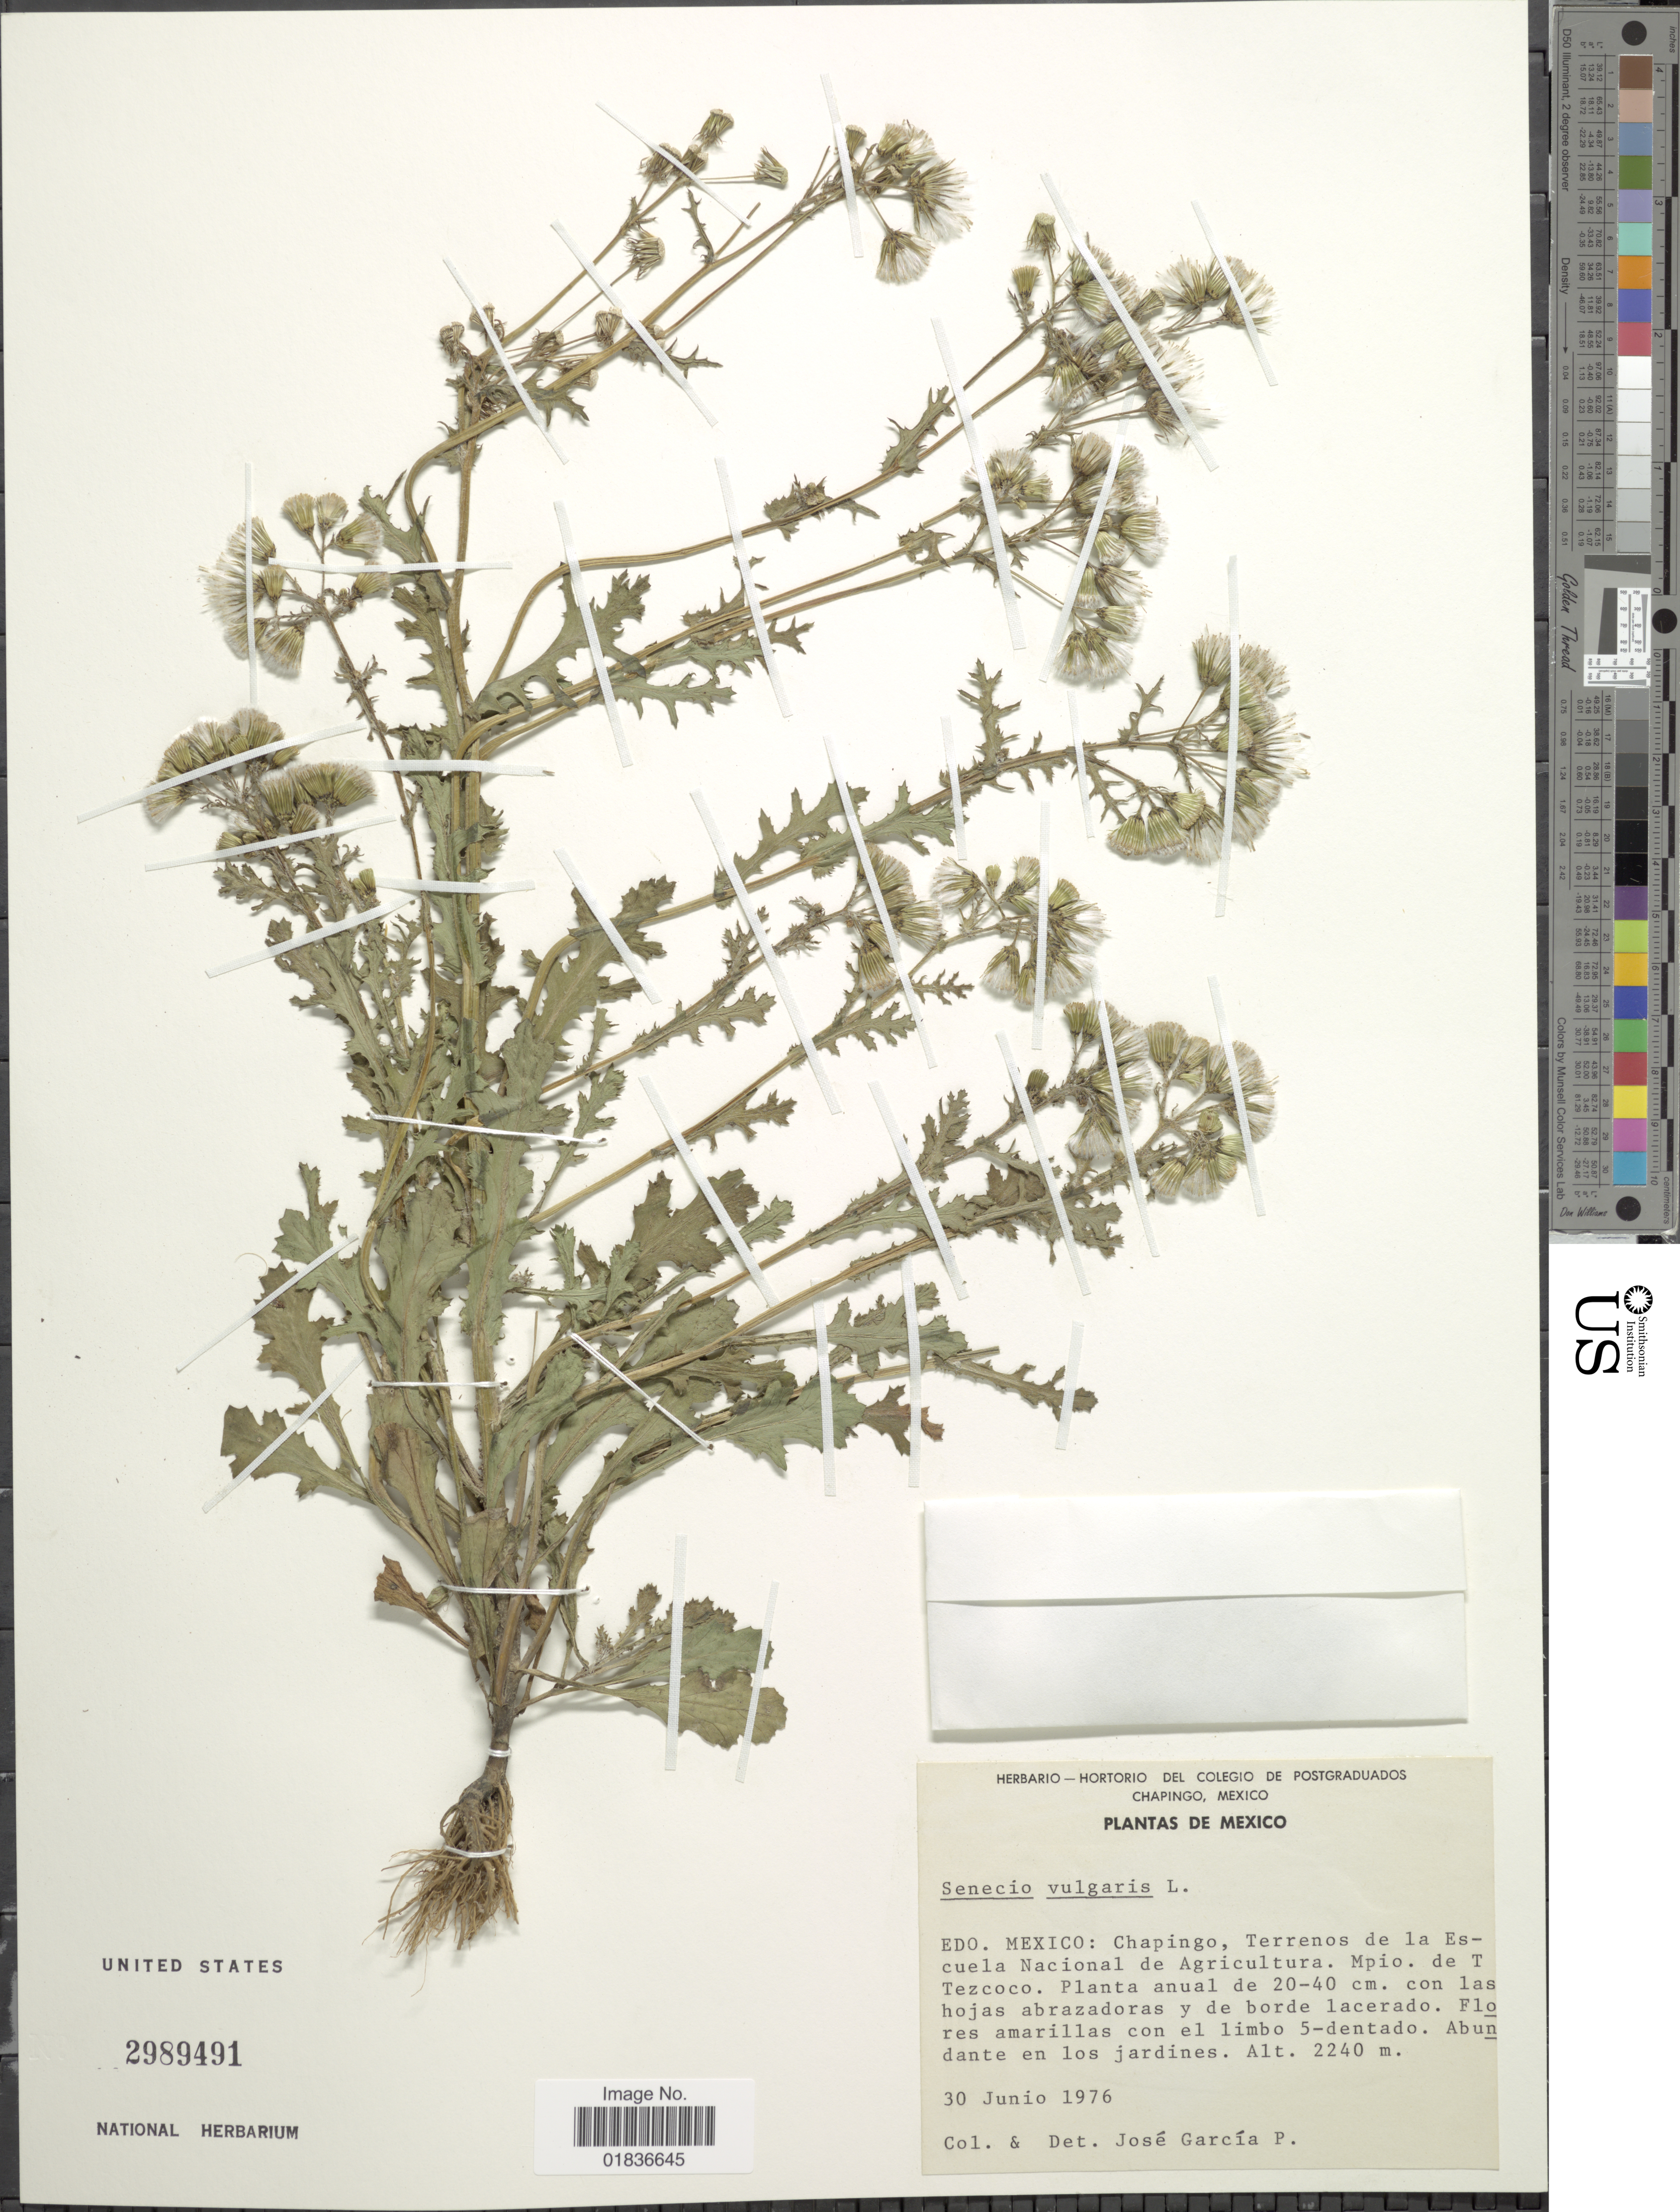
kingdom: Plantae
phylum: Tracheophyta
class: Magnoliopsida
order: Asterales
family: Asteraceae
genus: Senecio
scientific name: Senecio vulgaris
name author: L.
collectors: J. García-P.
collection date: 1976-06-30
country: Mexico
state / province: México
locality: Edo. México: Chapingo, Terrenos de la Escuela Nacional de Agriculture. Mpio. de T Tezcoco.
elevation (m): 2240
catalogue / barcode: US 2989491